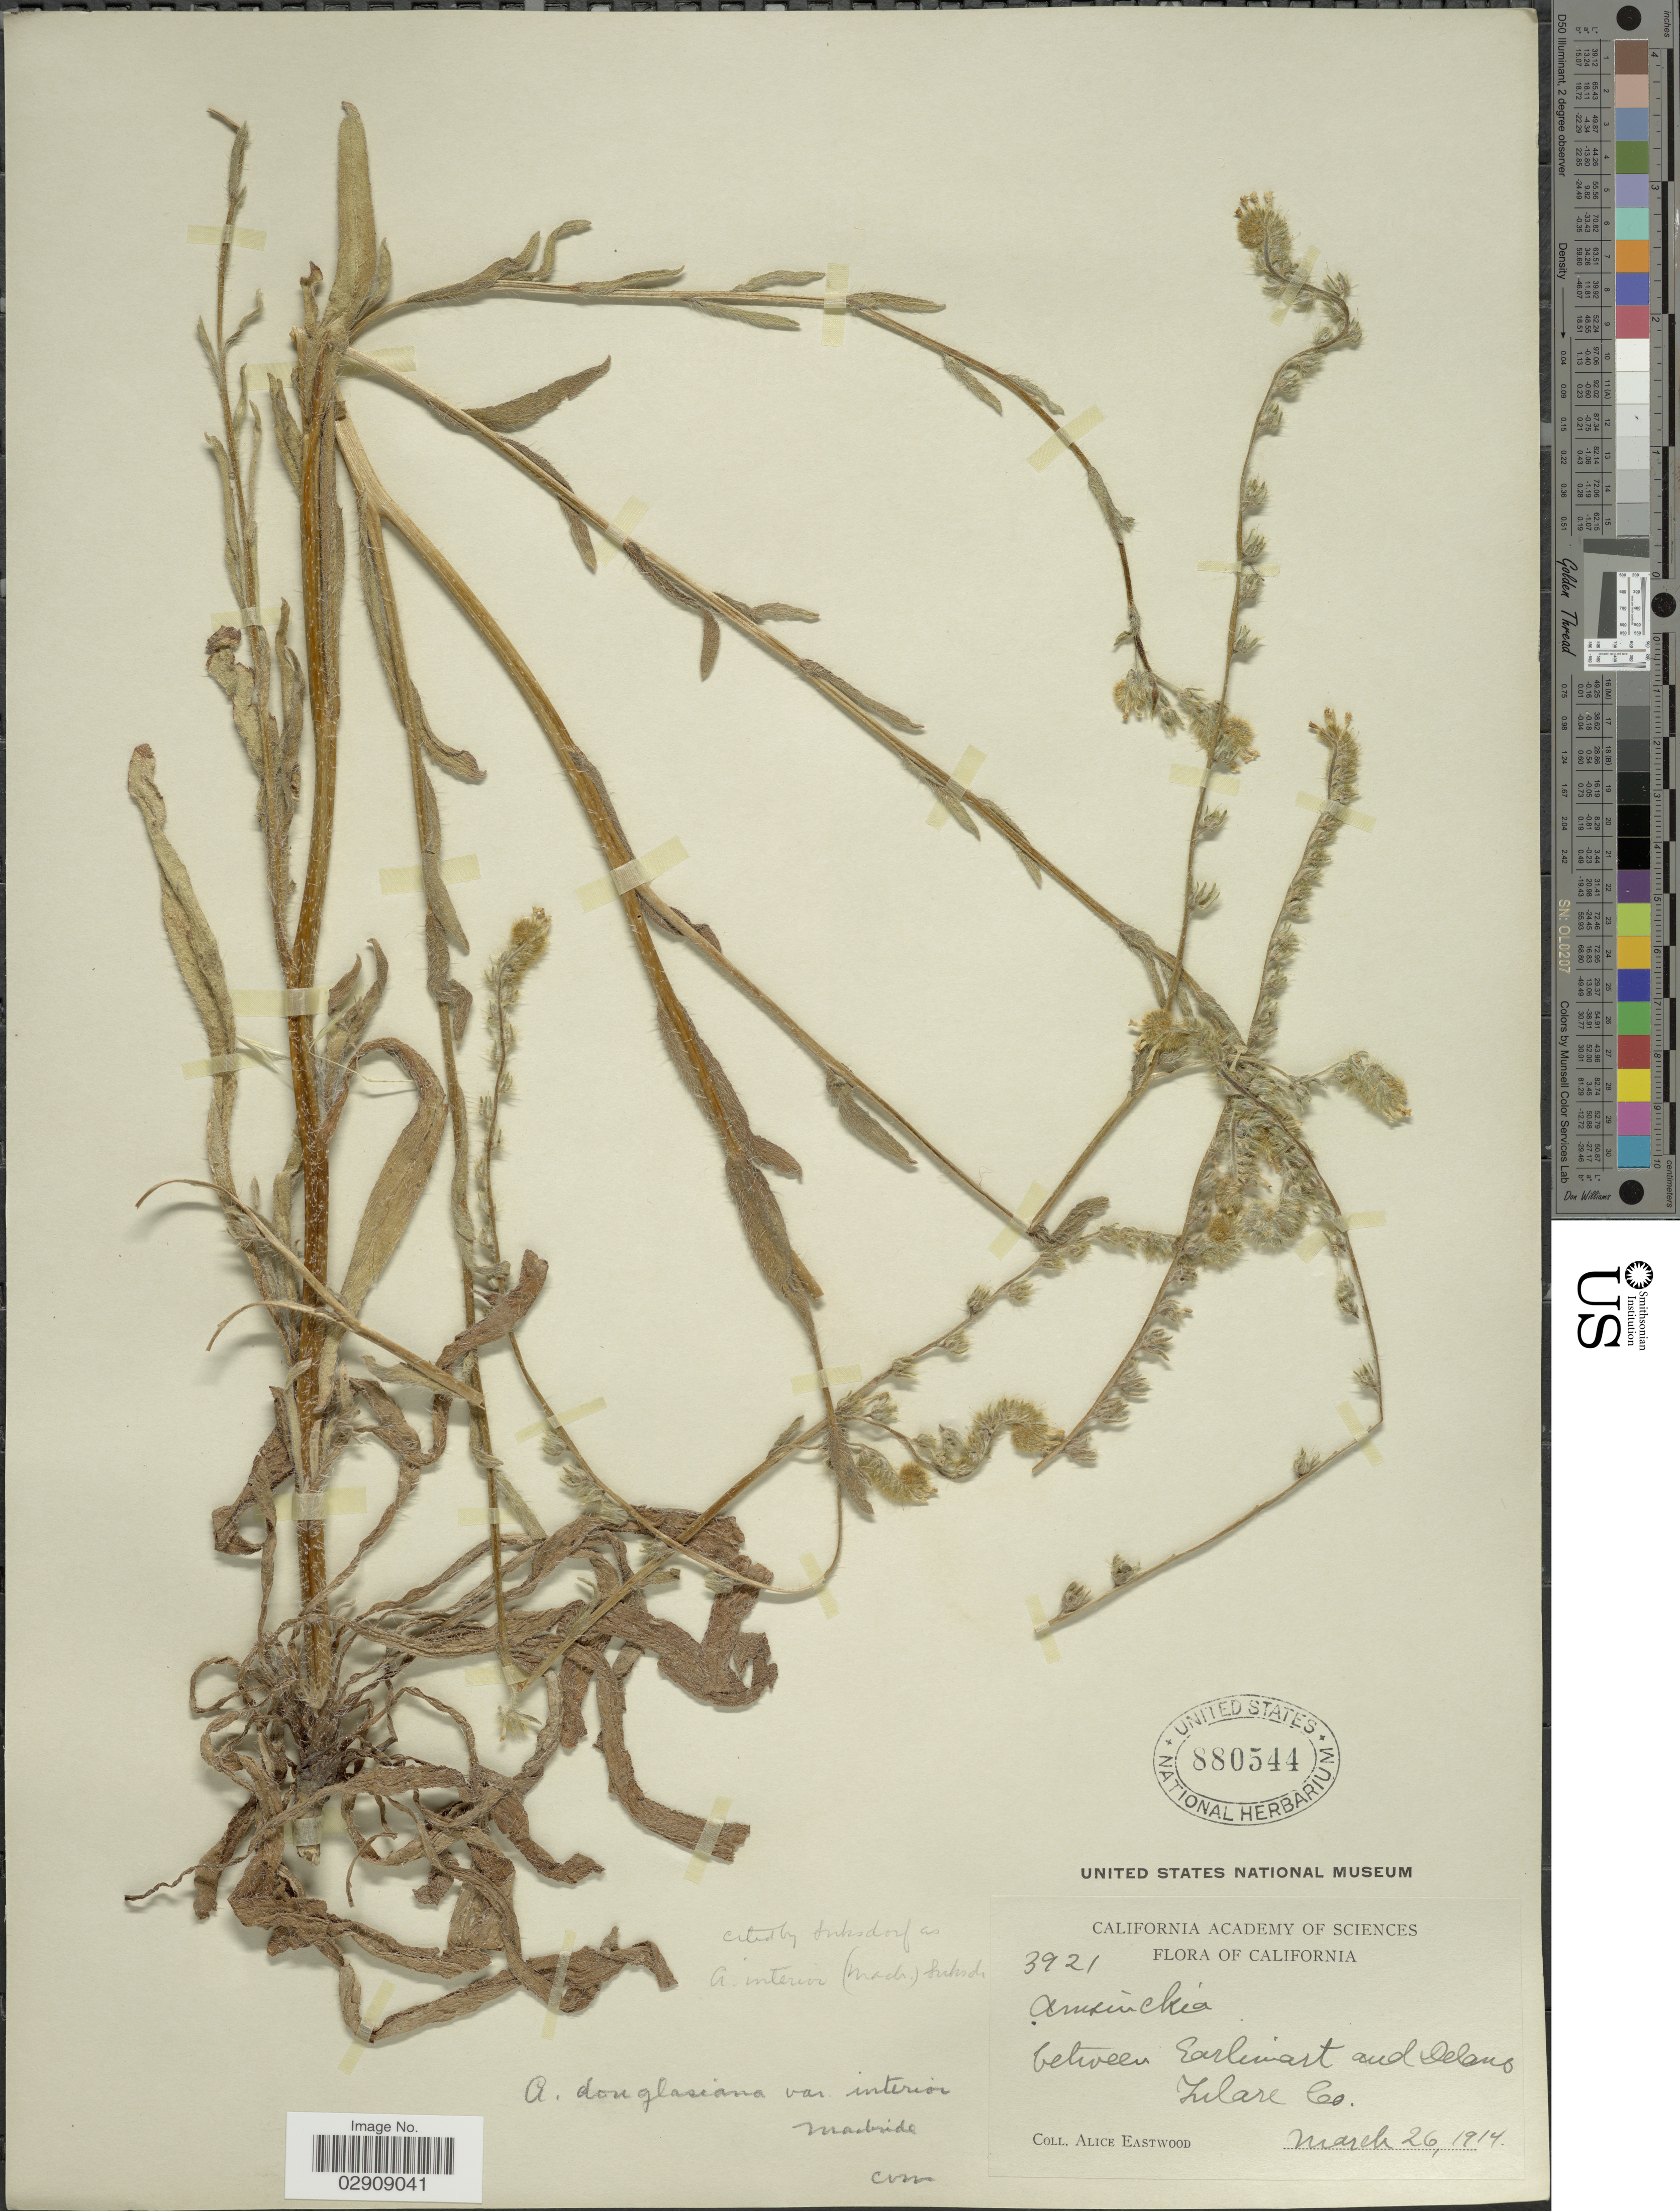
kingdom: Plantae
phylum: Tracheophyta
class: Magnoliopsida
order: Boraginales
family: Boraginaceae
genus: Amsinckia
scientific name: Amsinckia douglasiana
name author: A. DC.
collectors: A. Eastwood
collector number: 3921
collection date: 1914-03-26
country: United States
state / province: California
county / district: Tulare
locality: Between Earlimart and Delano, Tulare Co. California.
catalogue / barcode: US 880544